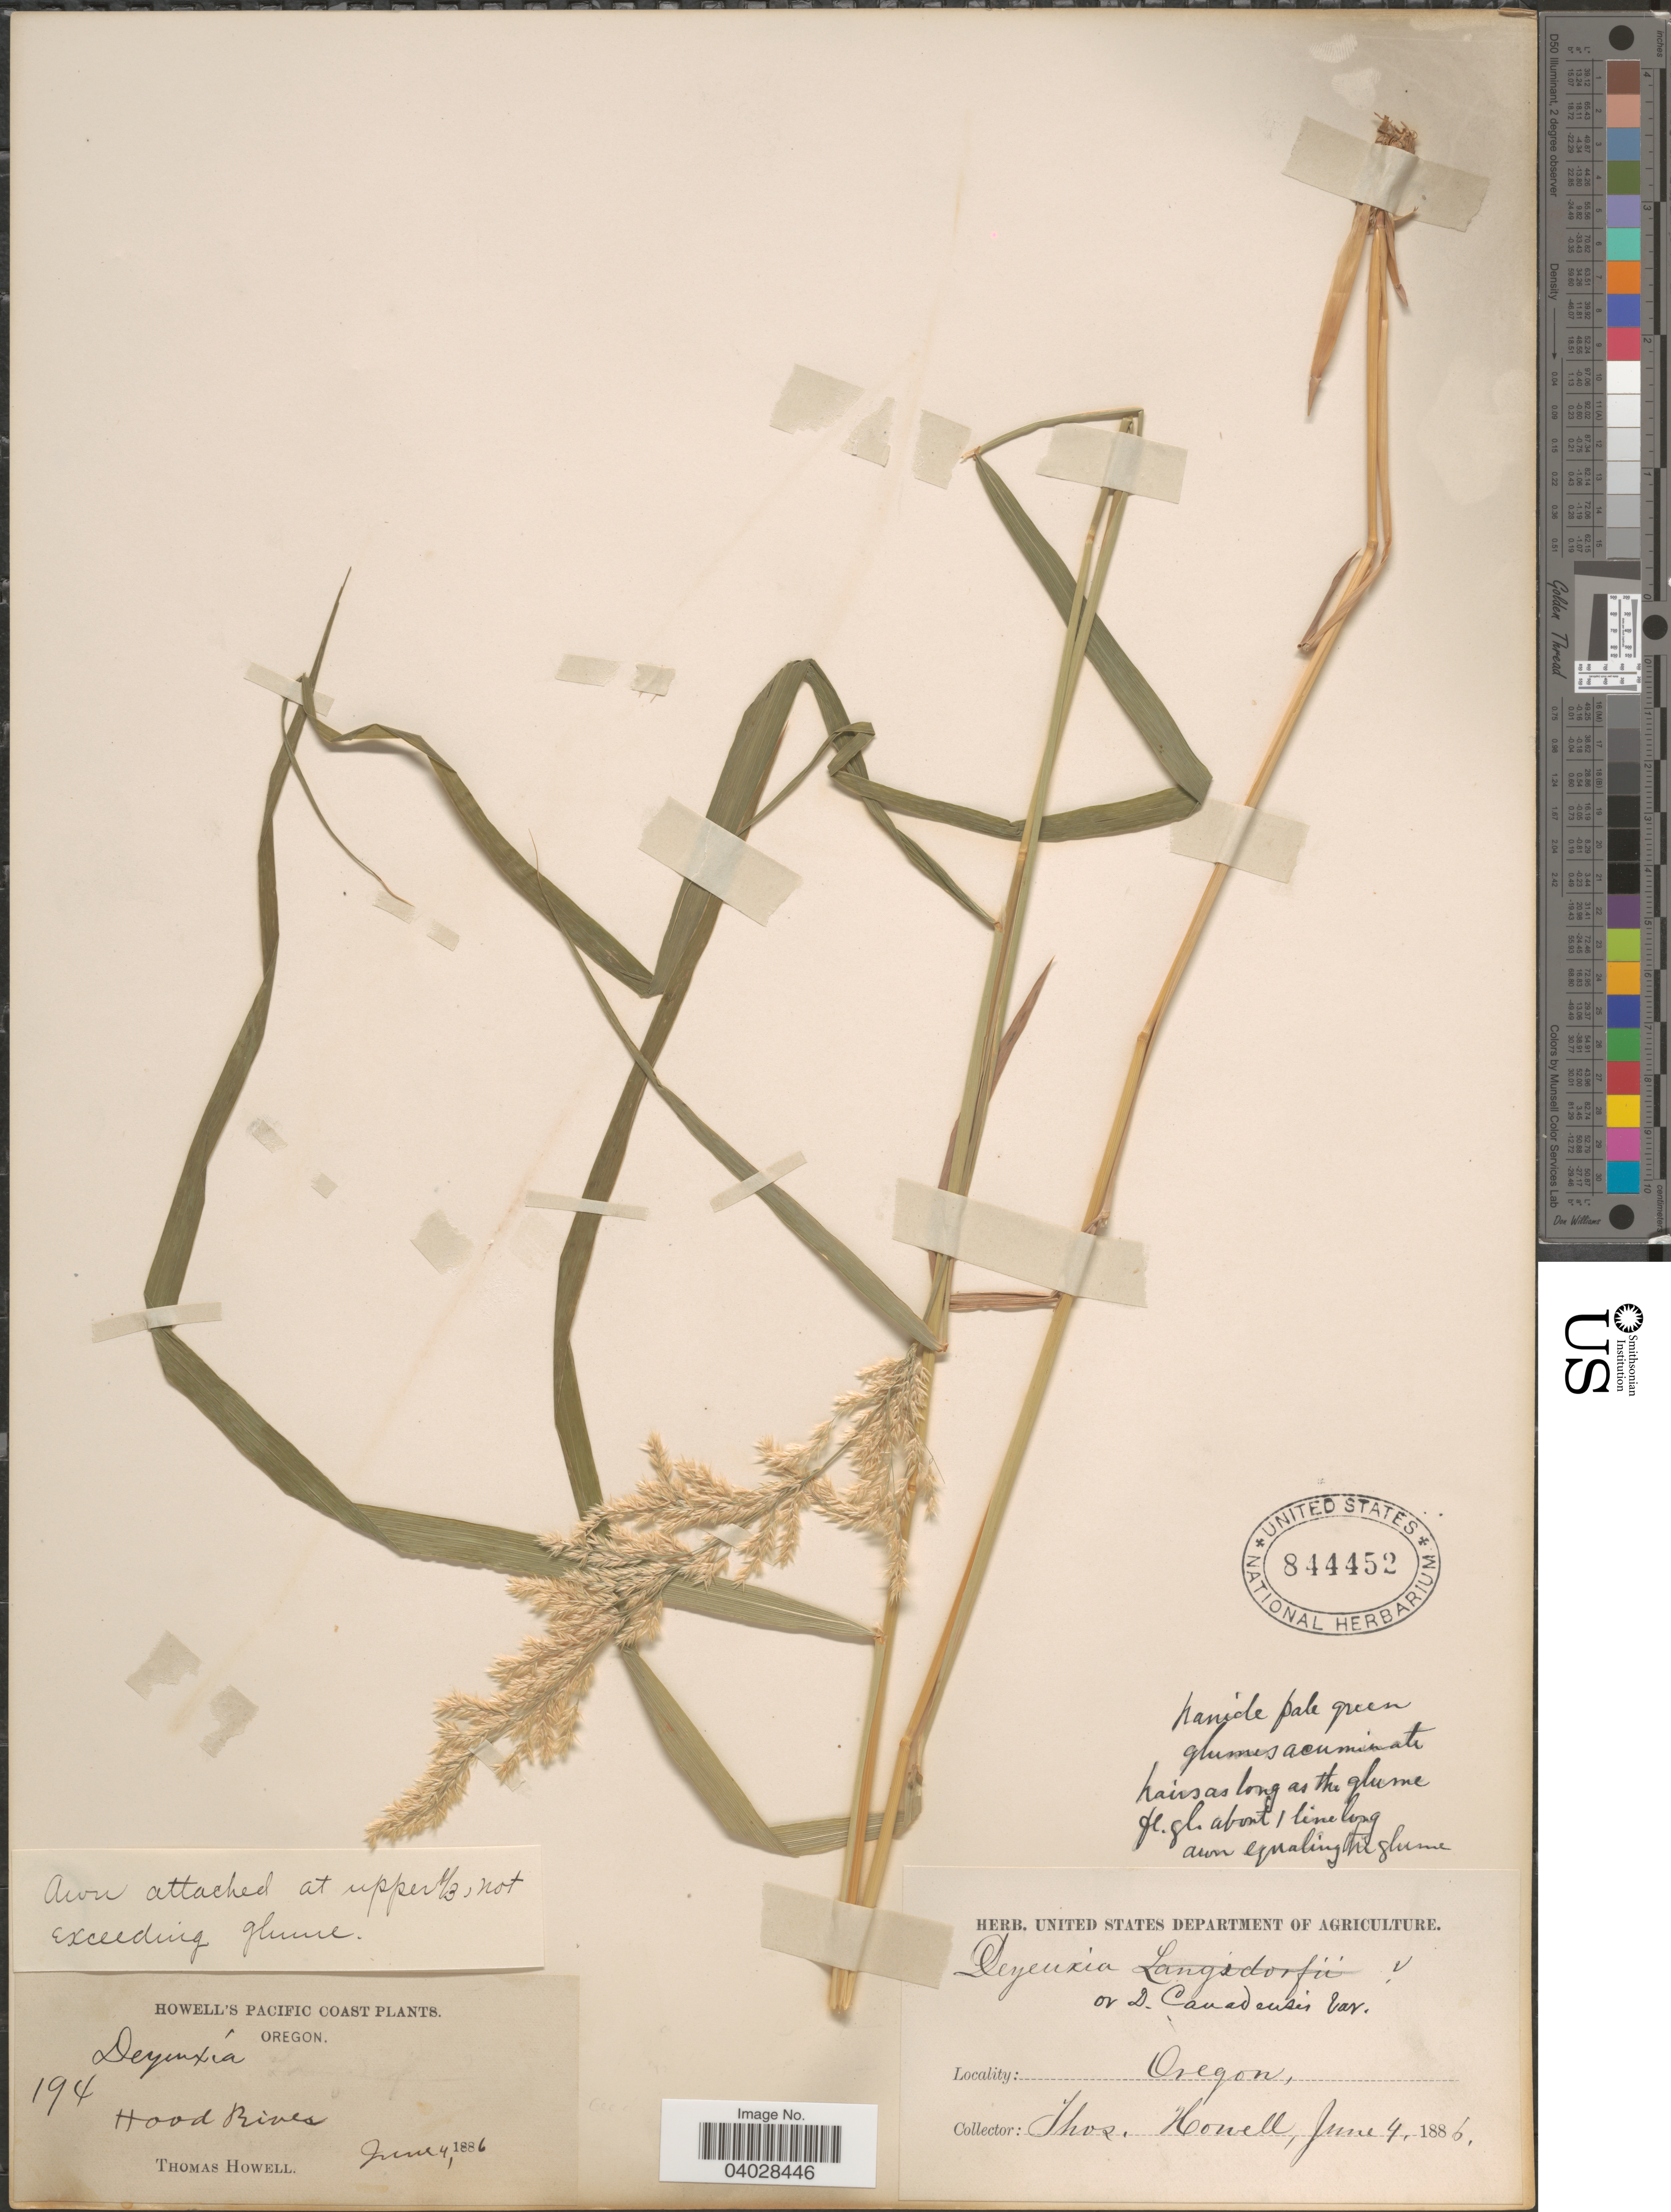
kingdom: Plantae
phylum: Tracheophyta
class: Liliopsida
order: Poales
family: Poaceae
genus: Calamagrostis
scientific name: Calamagrostis canadensis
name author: (Michx.) P. Beauv.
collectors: T. Howell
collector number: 194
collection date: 1886-06-04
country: United States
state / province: Oregon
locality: Pacific Coast. Hood River.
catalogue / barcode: US 844452